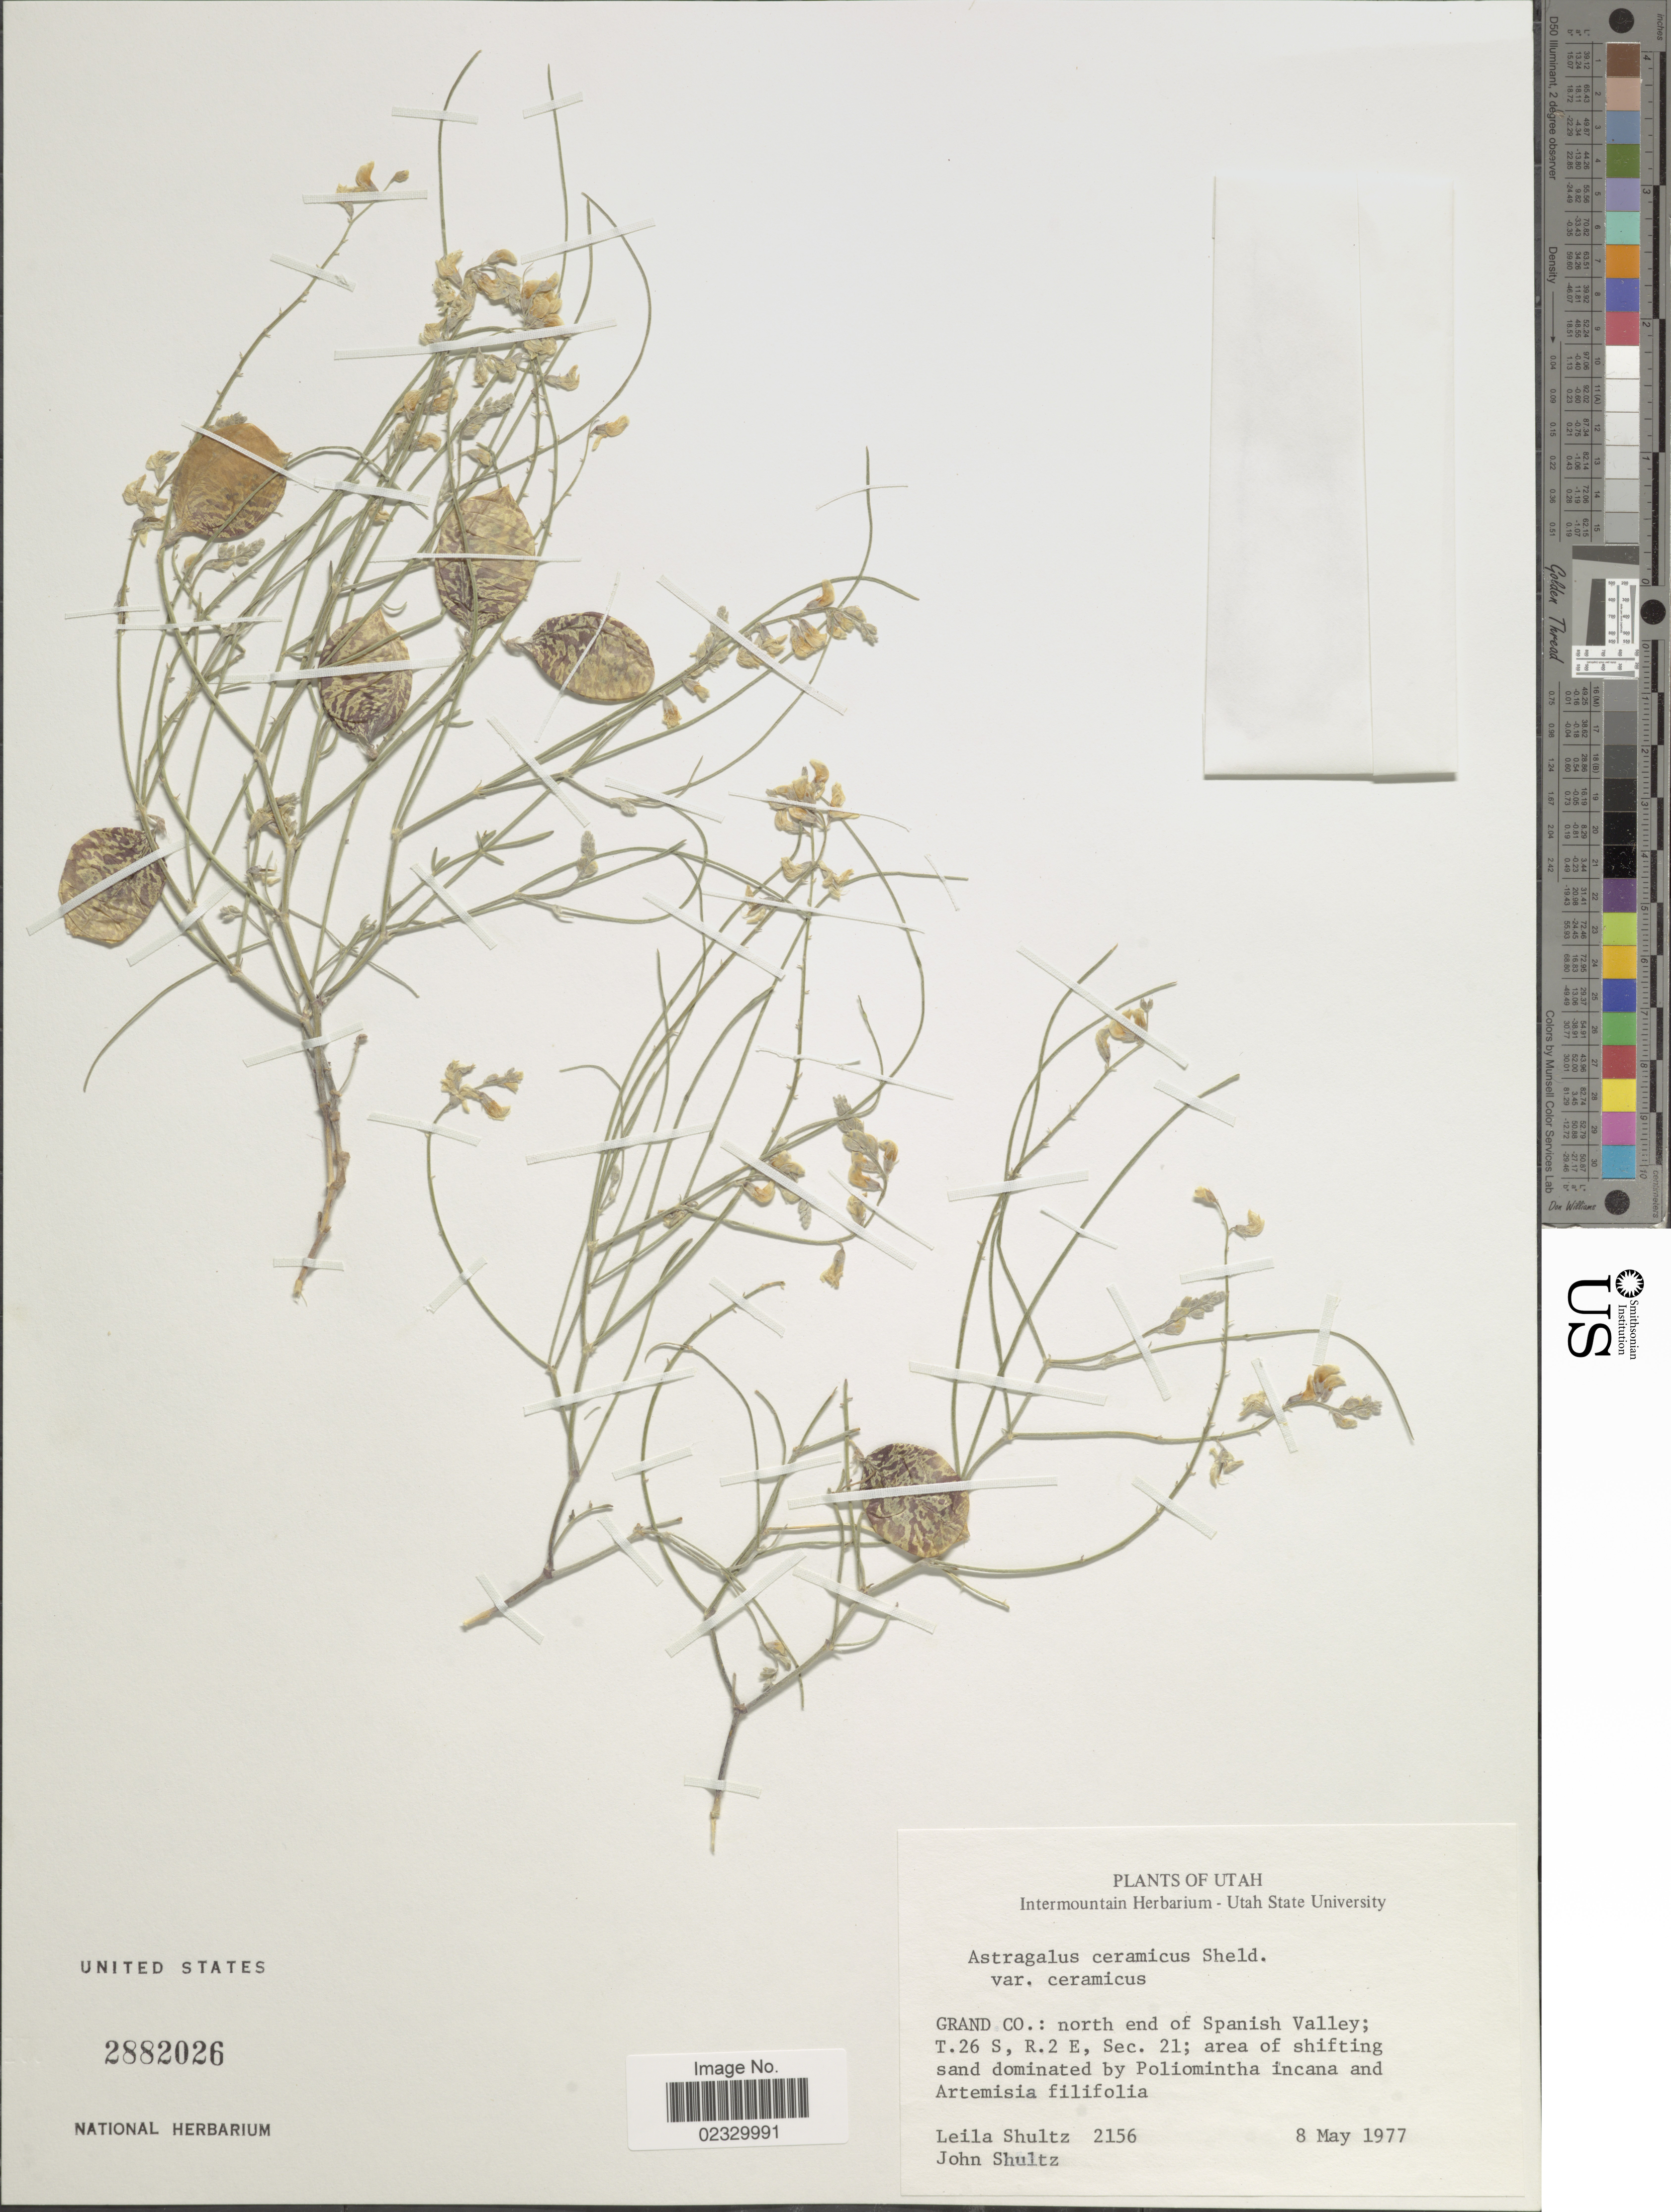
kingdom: Plantae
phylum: Tracheophyta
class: Magnoliopsida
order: Fabales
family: Fabaceae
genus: Astragalus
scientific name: Astragalus ceramicus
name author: E. Sheld.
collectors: L. Shultz & J. Shultz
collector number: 2156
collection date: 1977-05-08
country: United States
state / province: Utah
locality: Grand Co.: morth end of Spanish Valley; T. 26 S, R. 2 E, Sec. 21.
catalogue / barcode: US 2882026